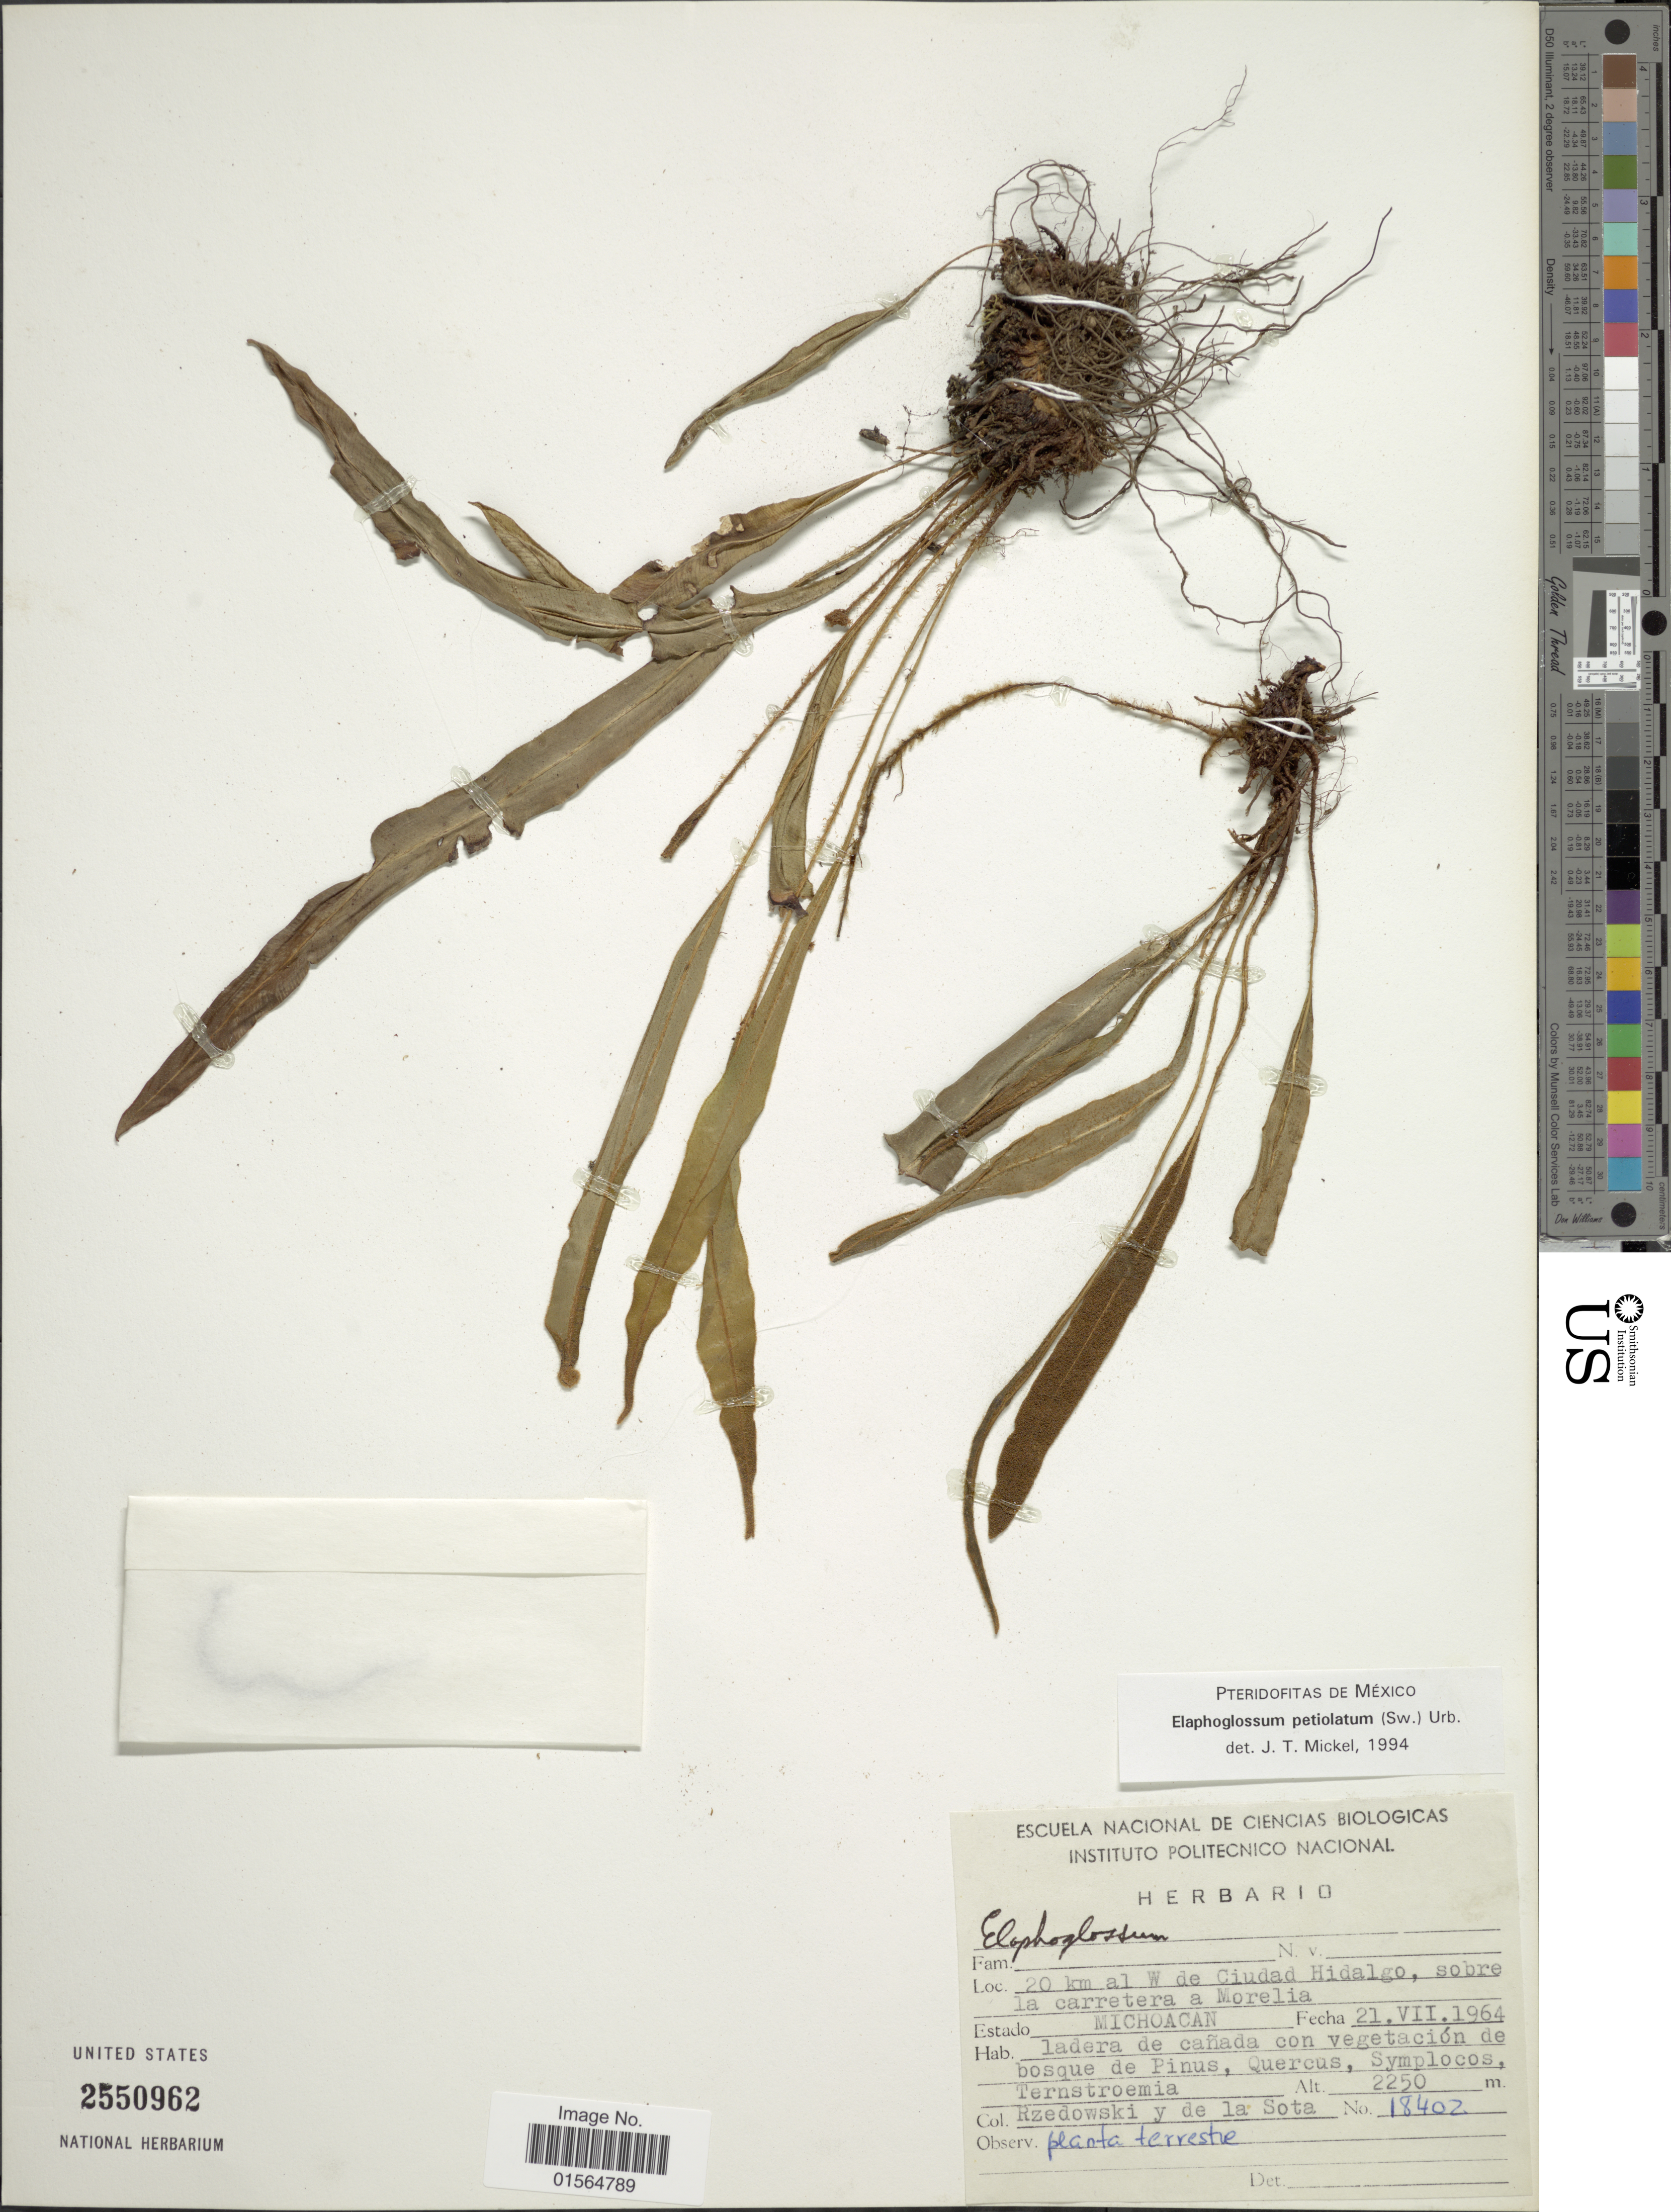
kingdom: Plantae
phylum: Tracheophyta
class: Polypodiopsida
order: Polypodiales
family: Dryopteridaceae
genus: Elaphoglossum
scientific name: Elaphoglossum petiolatum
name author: (Sw.) Urb.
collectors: Rzedowski, -- & E. R. de la Sota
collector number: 18402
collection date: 1964-07-21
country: Mexico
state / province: Michoacán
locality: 20 km al W de Ciudad Hidalgo, sobre la carretera a Morelia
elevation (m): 2250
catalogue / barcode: US 2550962